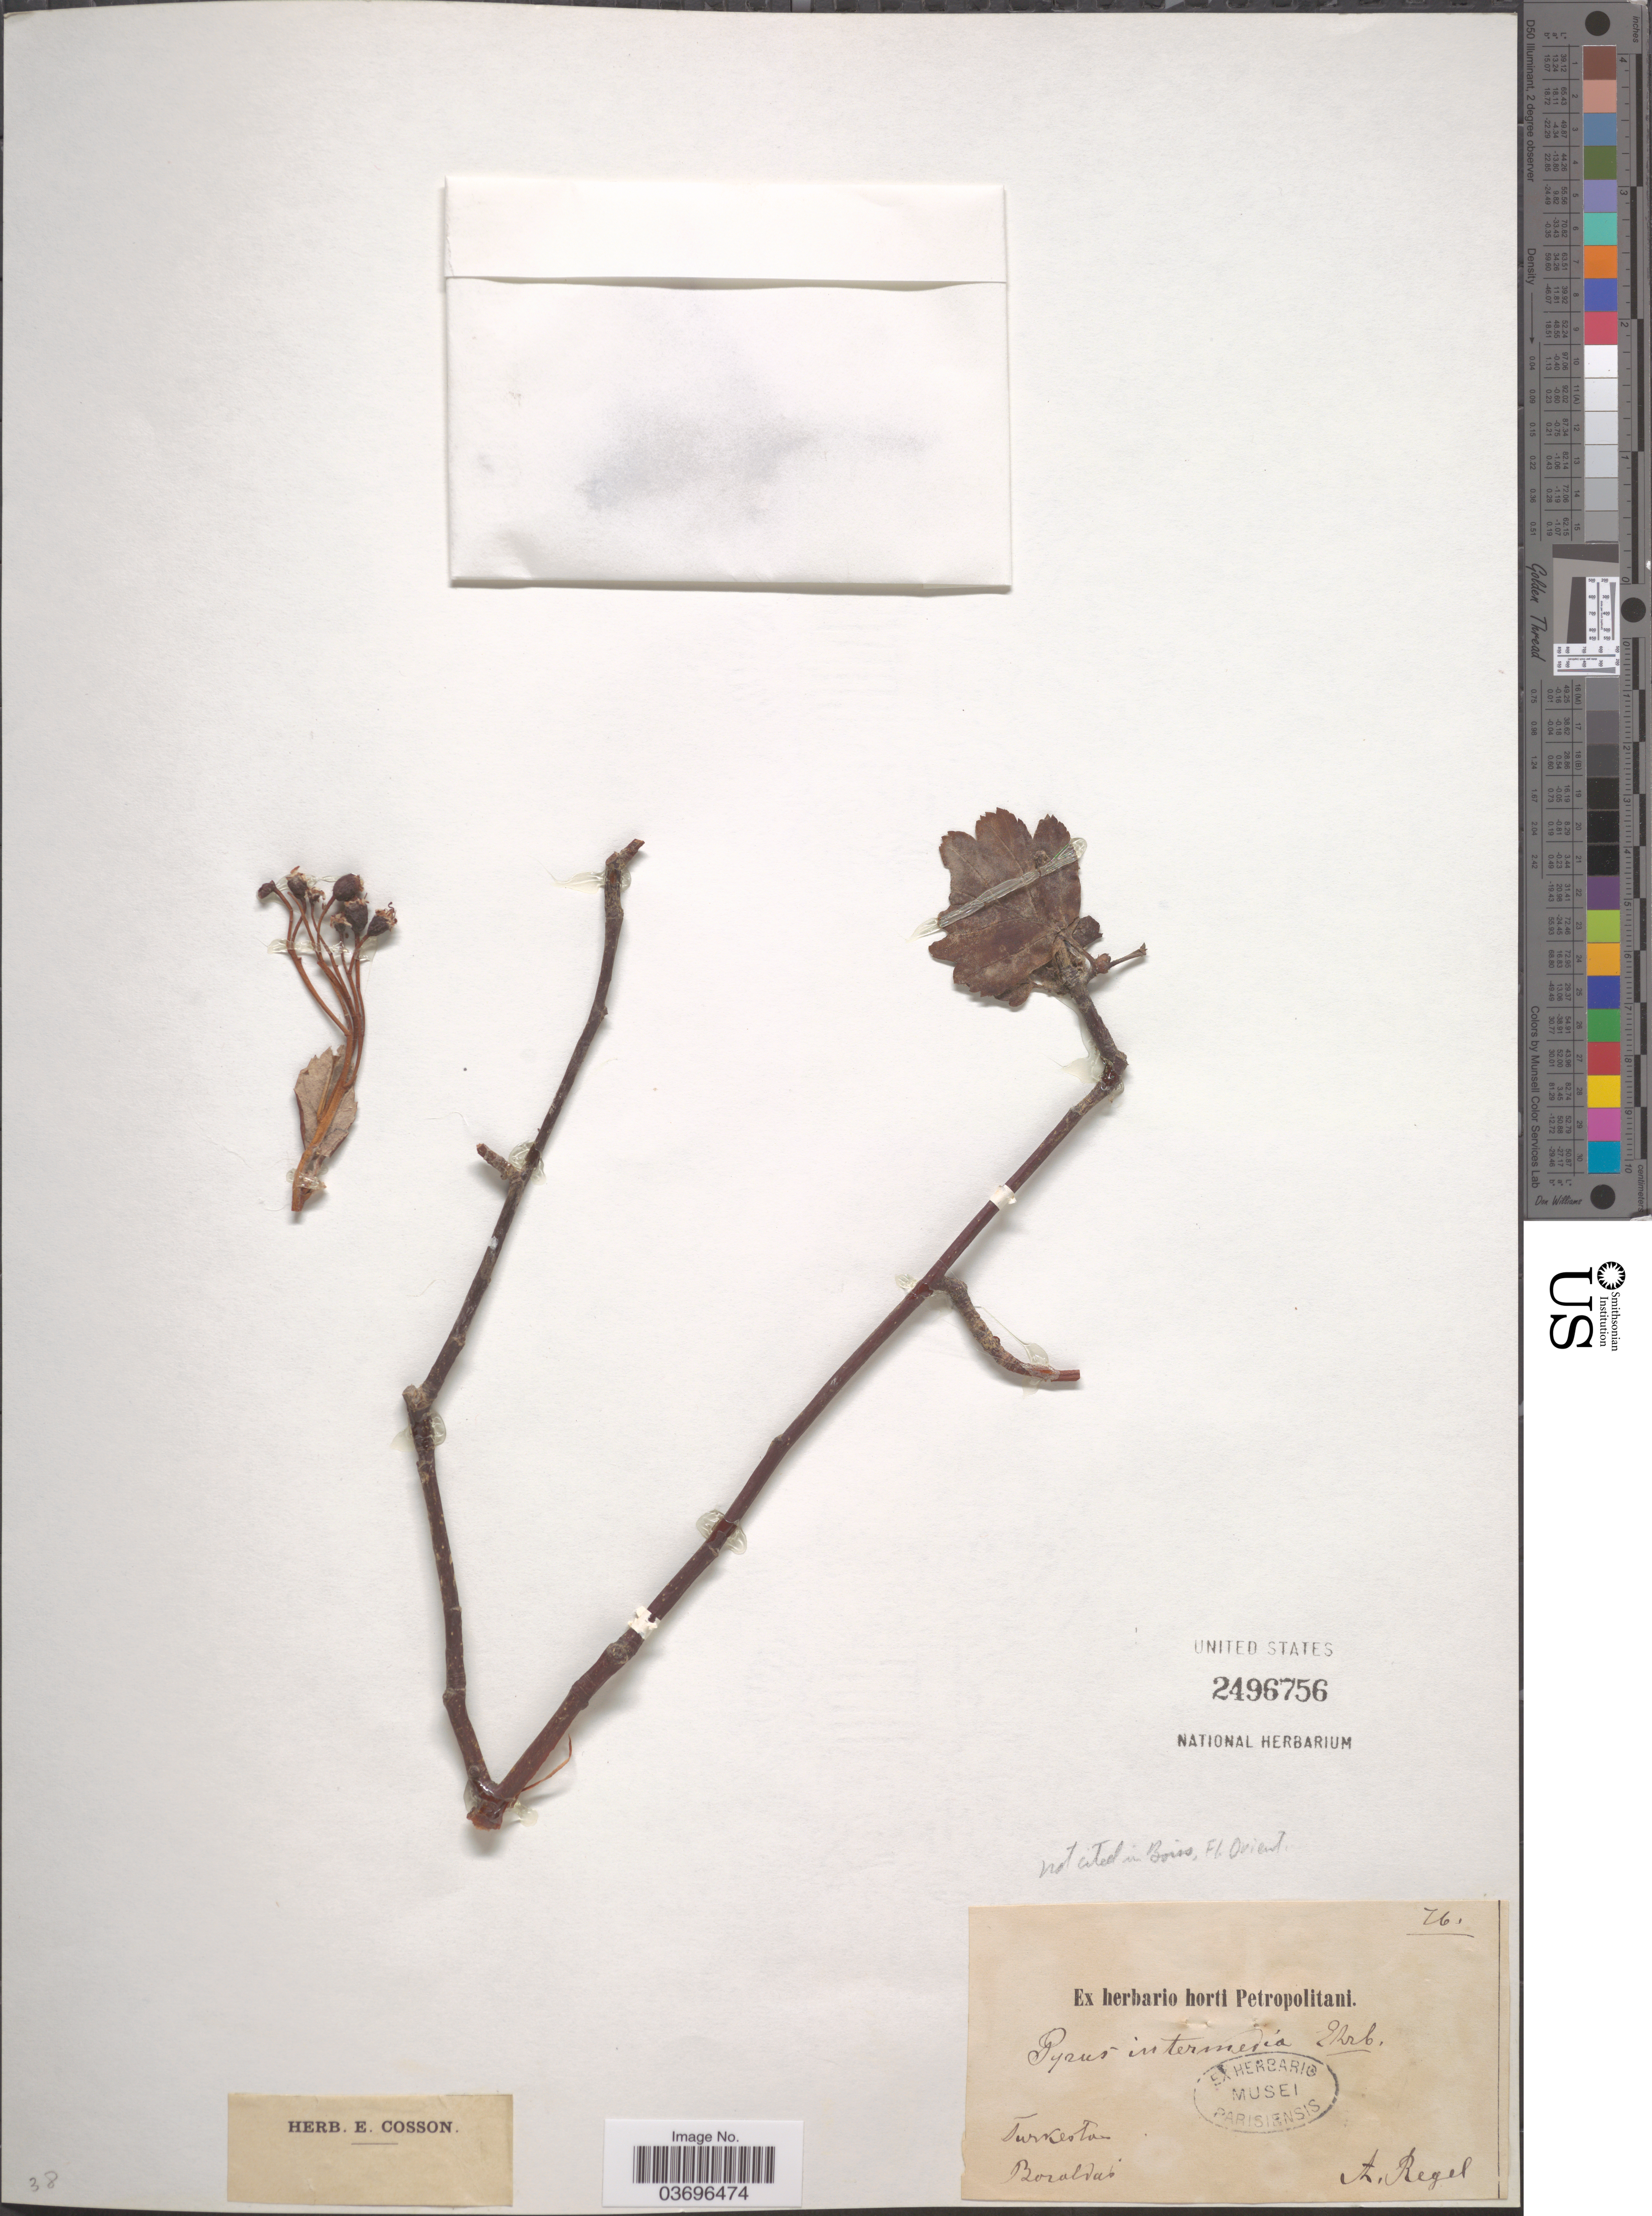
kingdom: Plantae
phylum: Tracheophyta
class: Magnoliopsida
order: Rosales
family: Rosaceae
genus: Pyrus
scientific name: Pyrus intermedia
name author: Ehrh.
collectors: A. Regel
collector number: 76*?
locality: Turkestan. Boraldab [interpreted].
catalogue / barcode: US 2496756